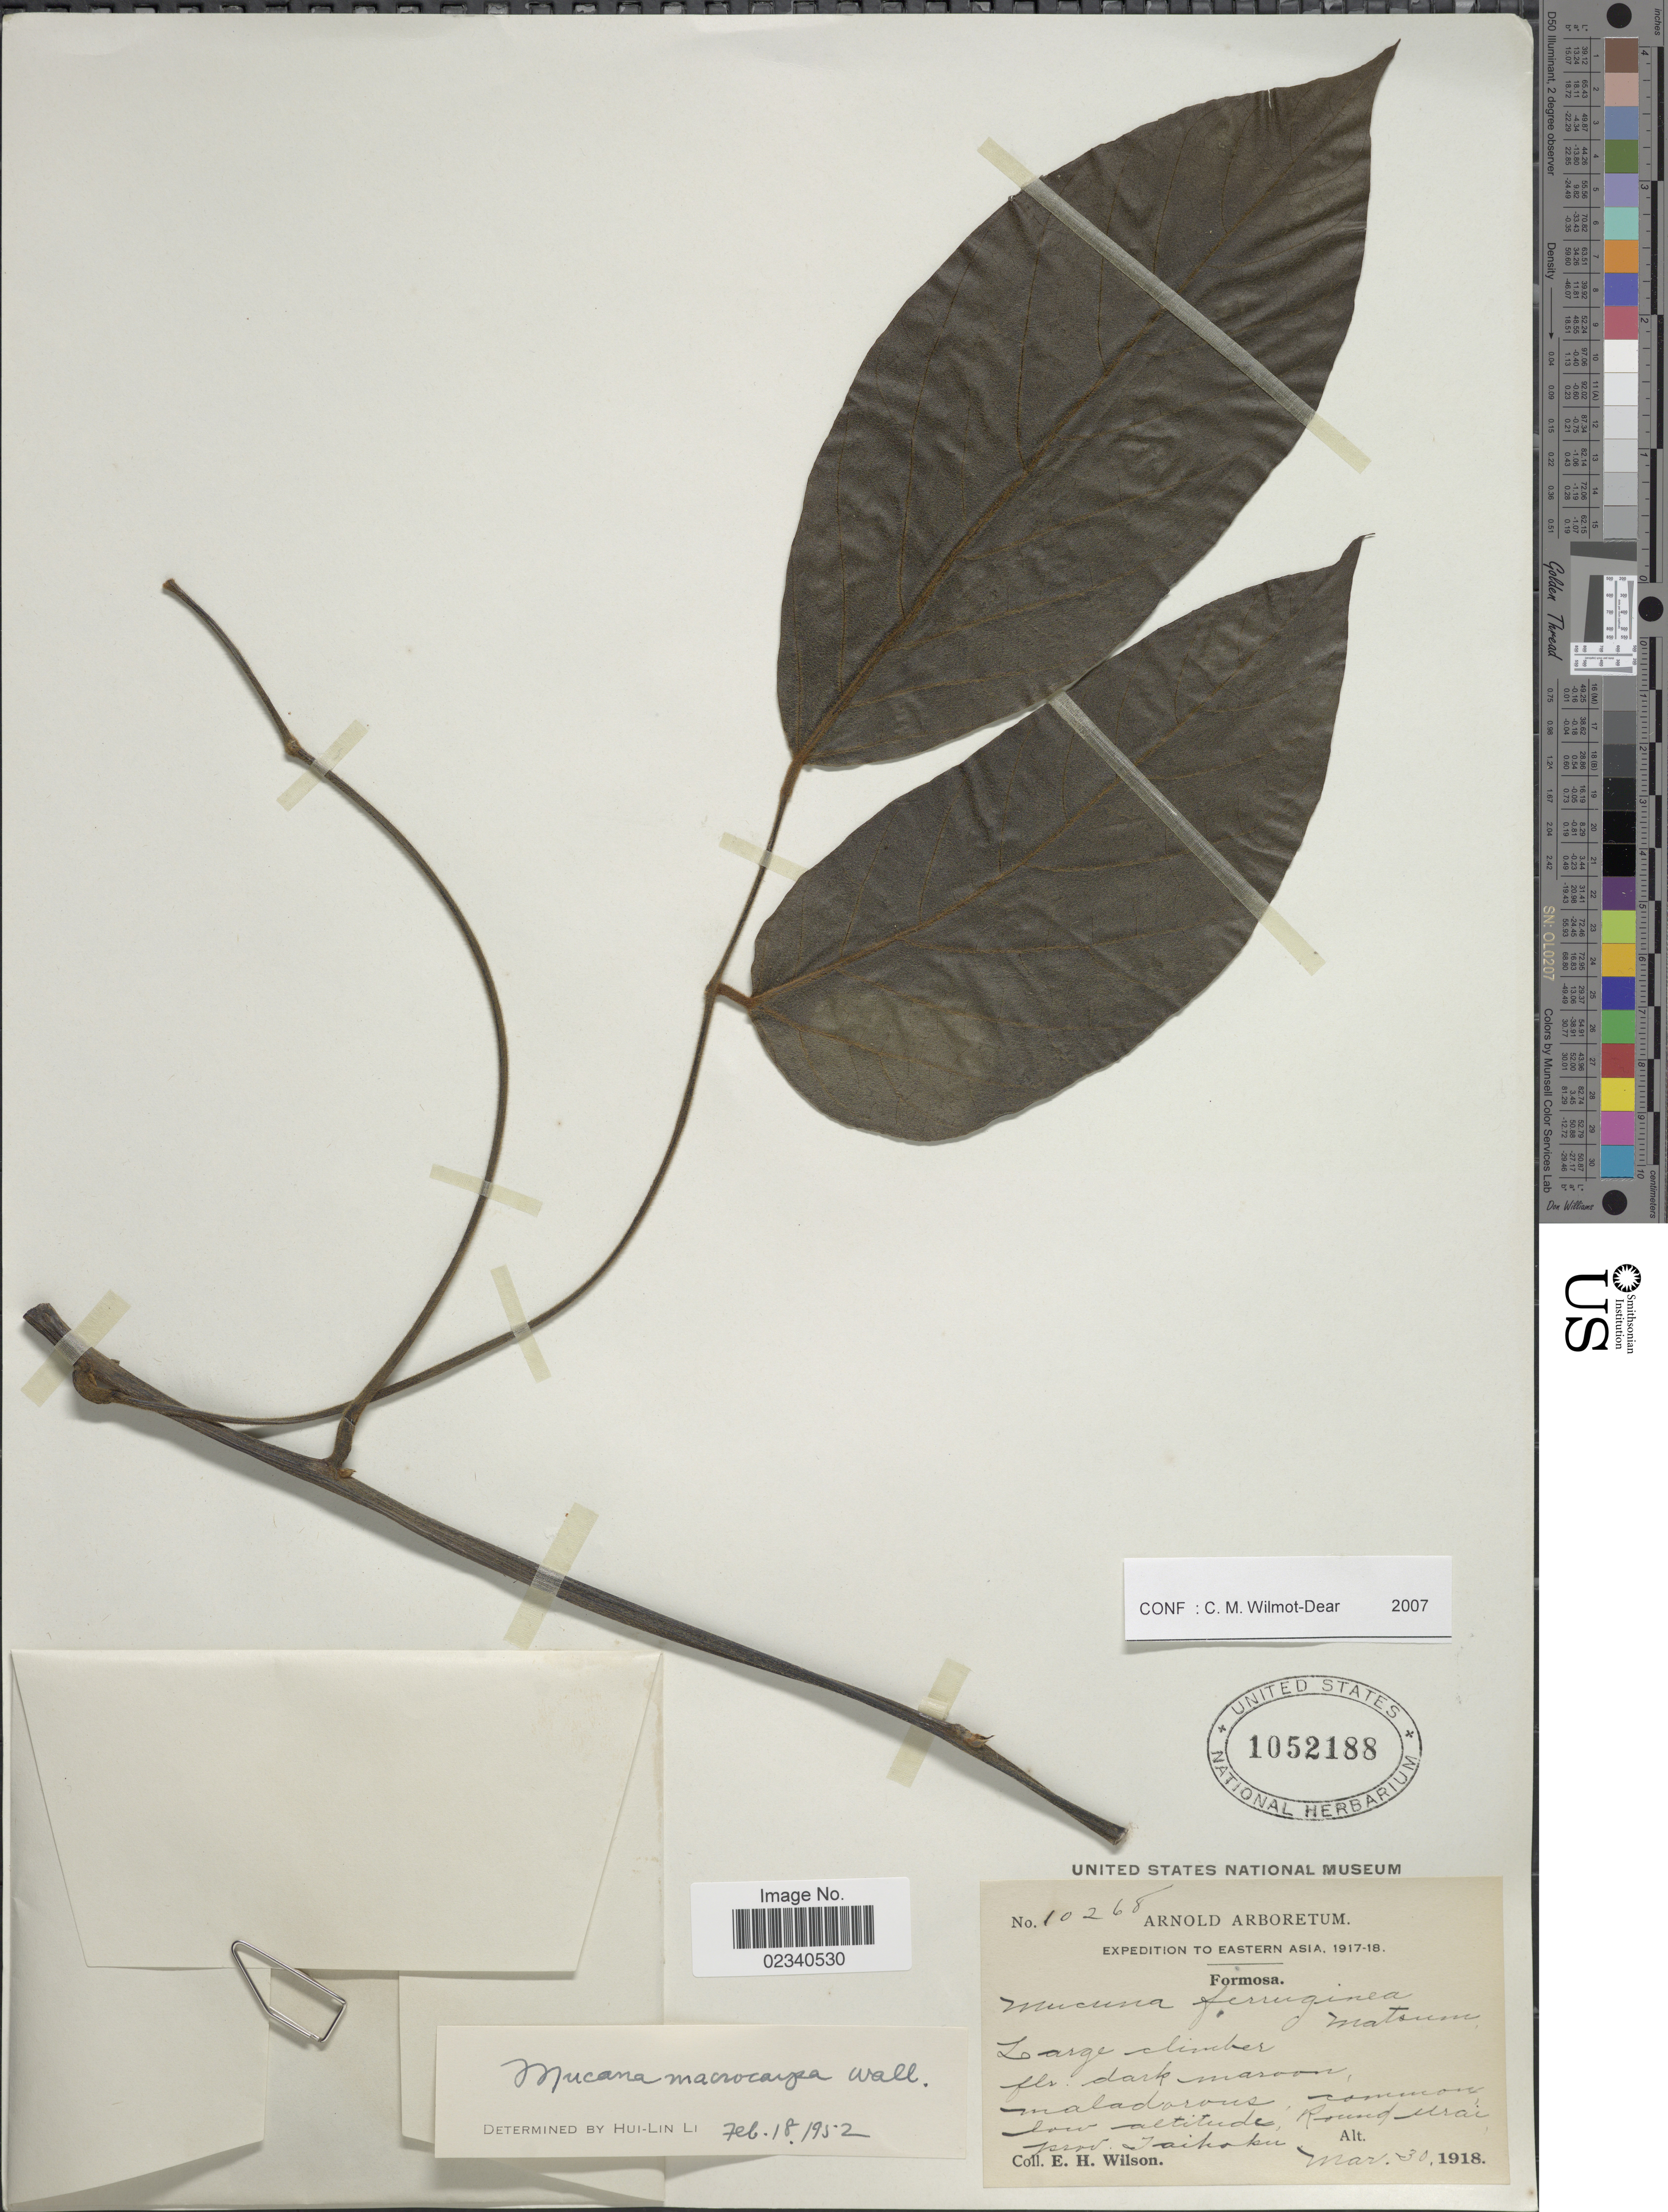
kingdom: Plantae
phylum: Tracheophyta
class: Magnoliopsida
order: Fabales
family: Fabaceae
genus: Mucuna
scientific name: Mucuna macrocarpa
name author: Wall.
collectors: E. Wilson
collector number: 10268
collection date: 1918-03-30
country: Taiwan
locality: Formosa. Round Urai. Prov. Taihoku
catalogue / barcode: US 1052188